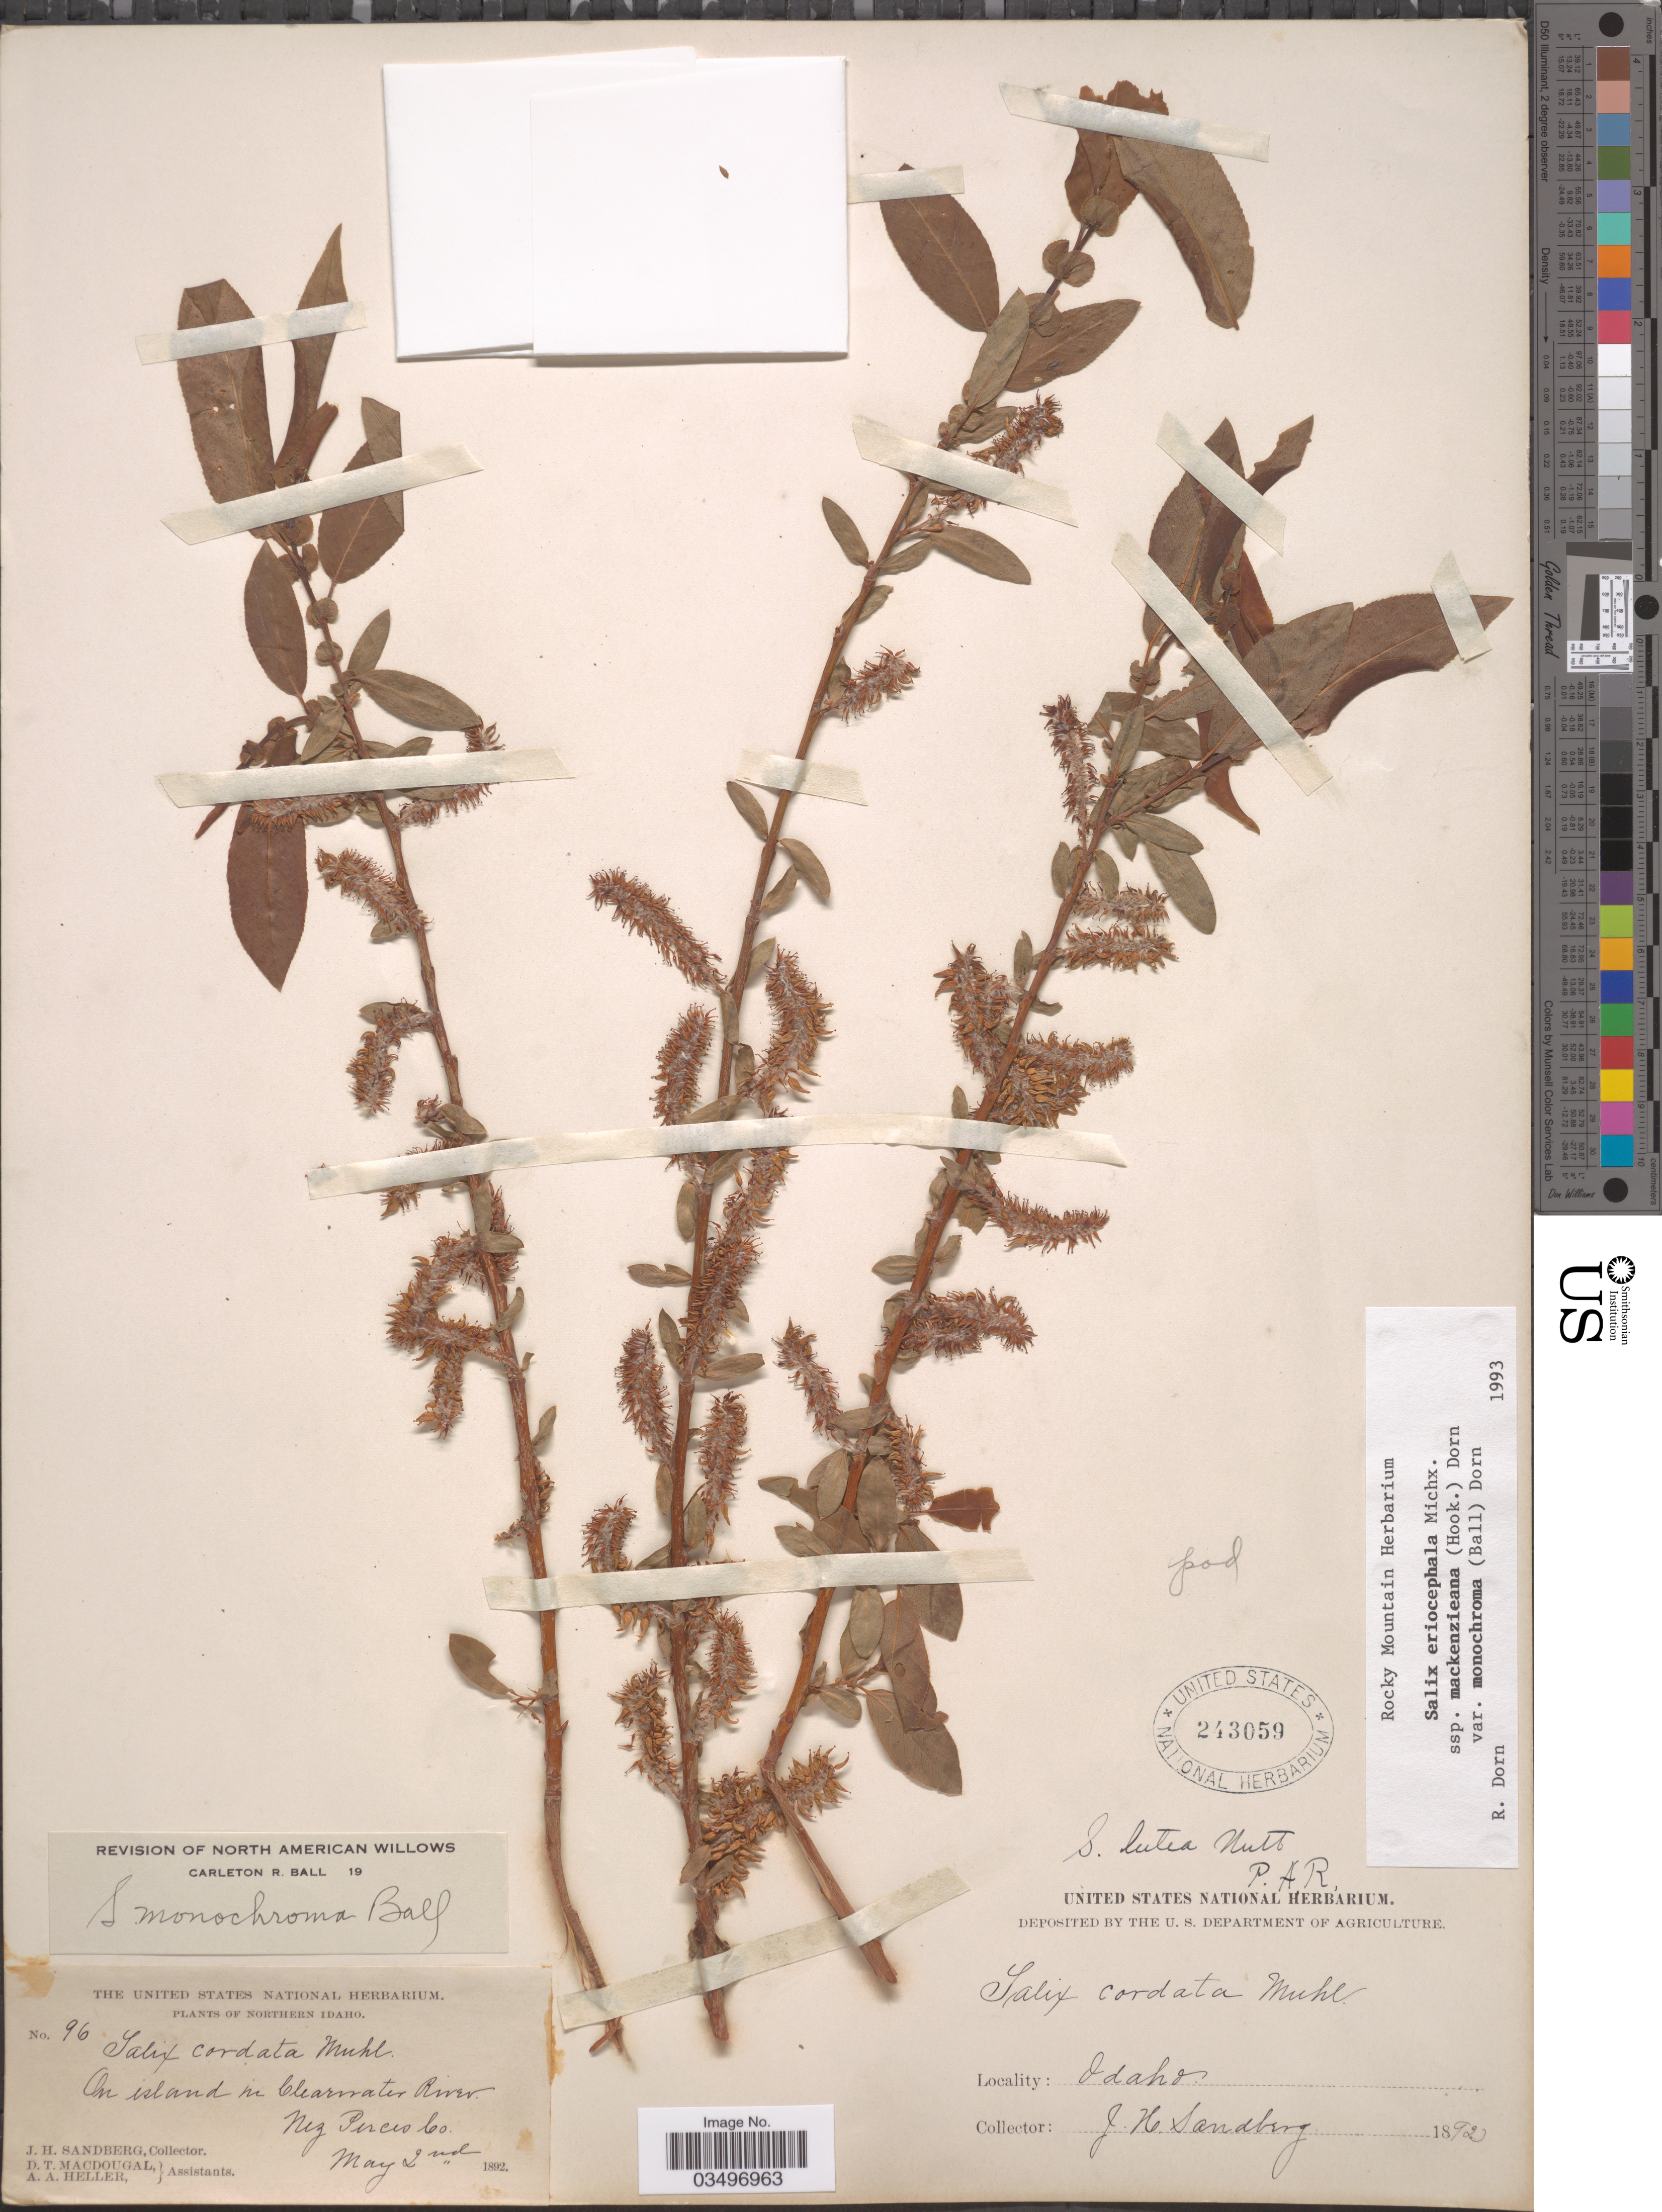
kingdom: Plantae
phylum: Tracheophyta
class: Magnoliopsida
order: Malpighiales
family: Salicaceae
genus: Salix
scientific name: Salix eriocephala var. monochroma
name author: (C.R. Ball) Dorn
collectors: J. H. Sandberg, D. T. MacDougal & A. A. Heller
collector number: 96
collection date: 1892-05-02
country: United States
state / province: Idaho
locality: Northern Idaho. On island in Clearwater River, Nez Perces Co.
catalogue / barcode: US 243059